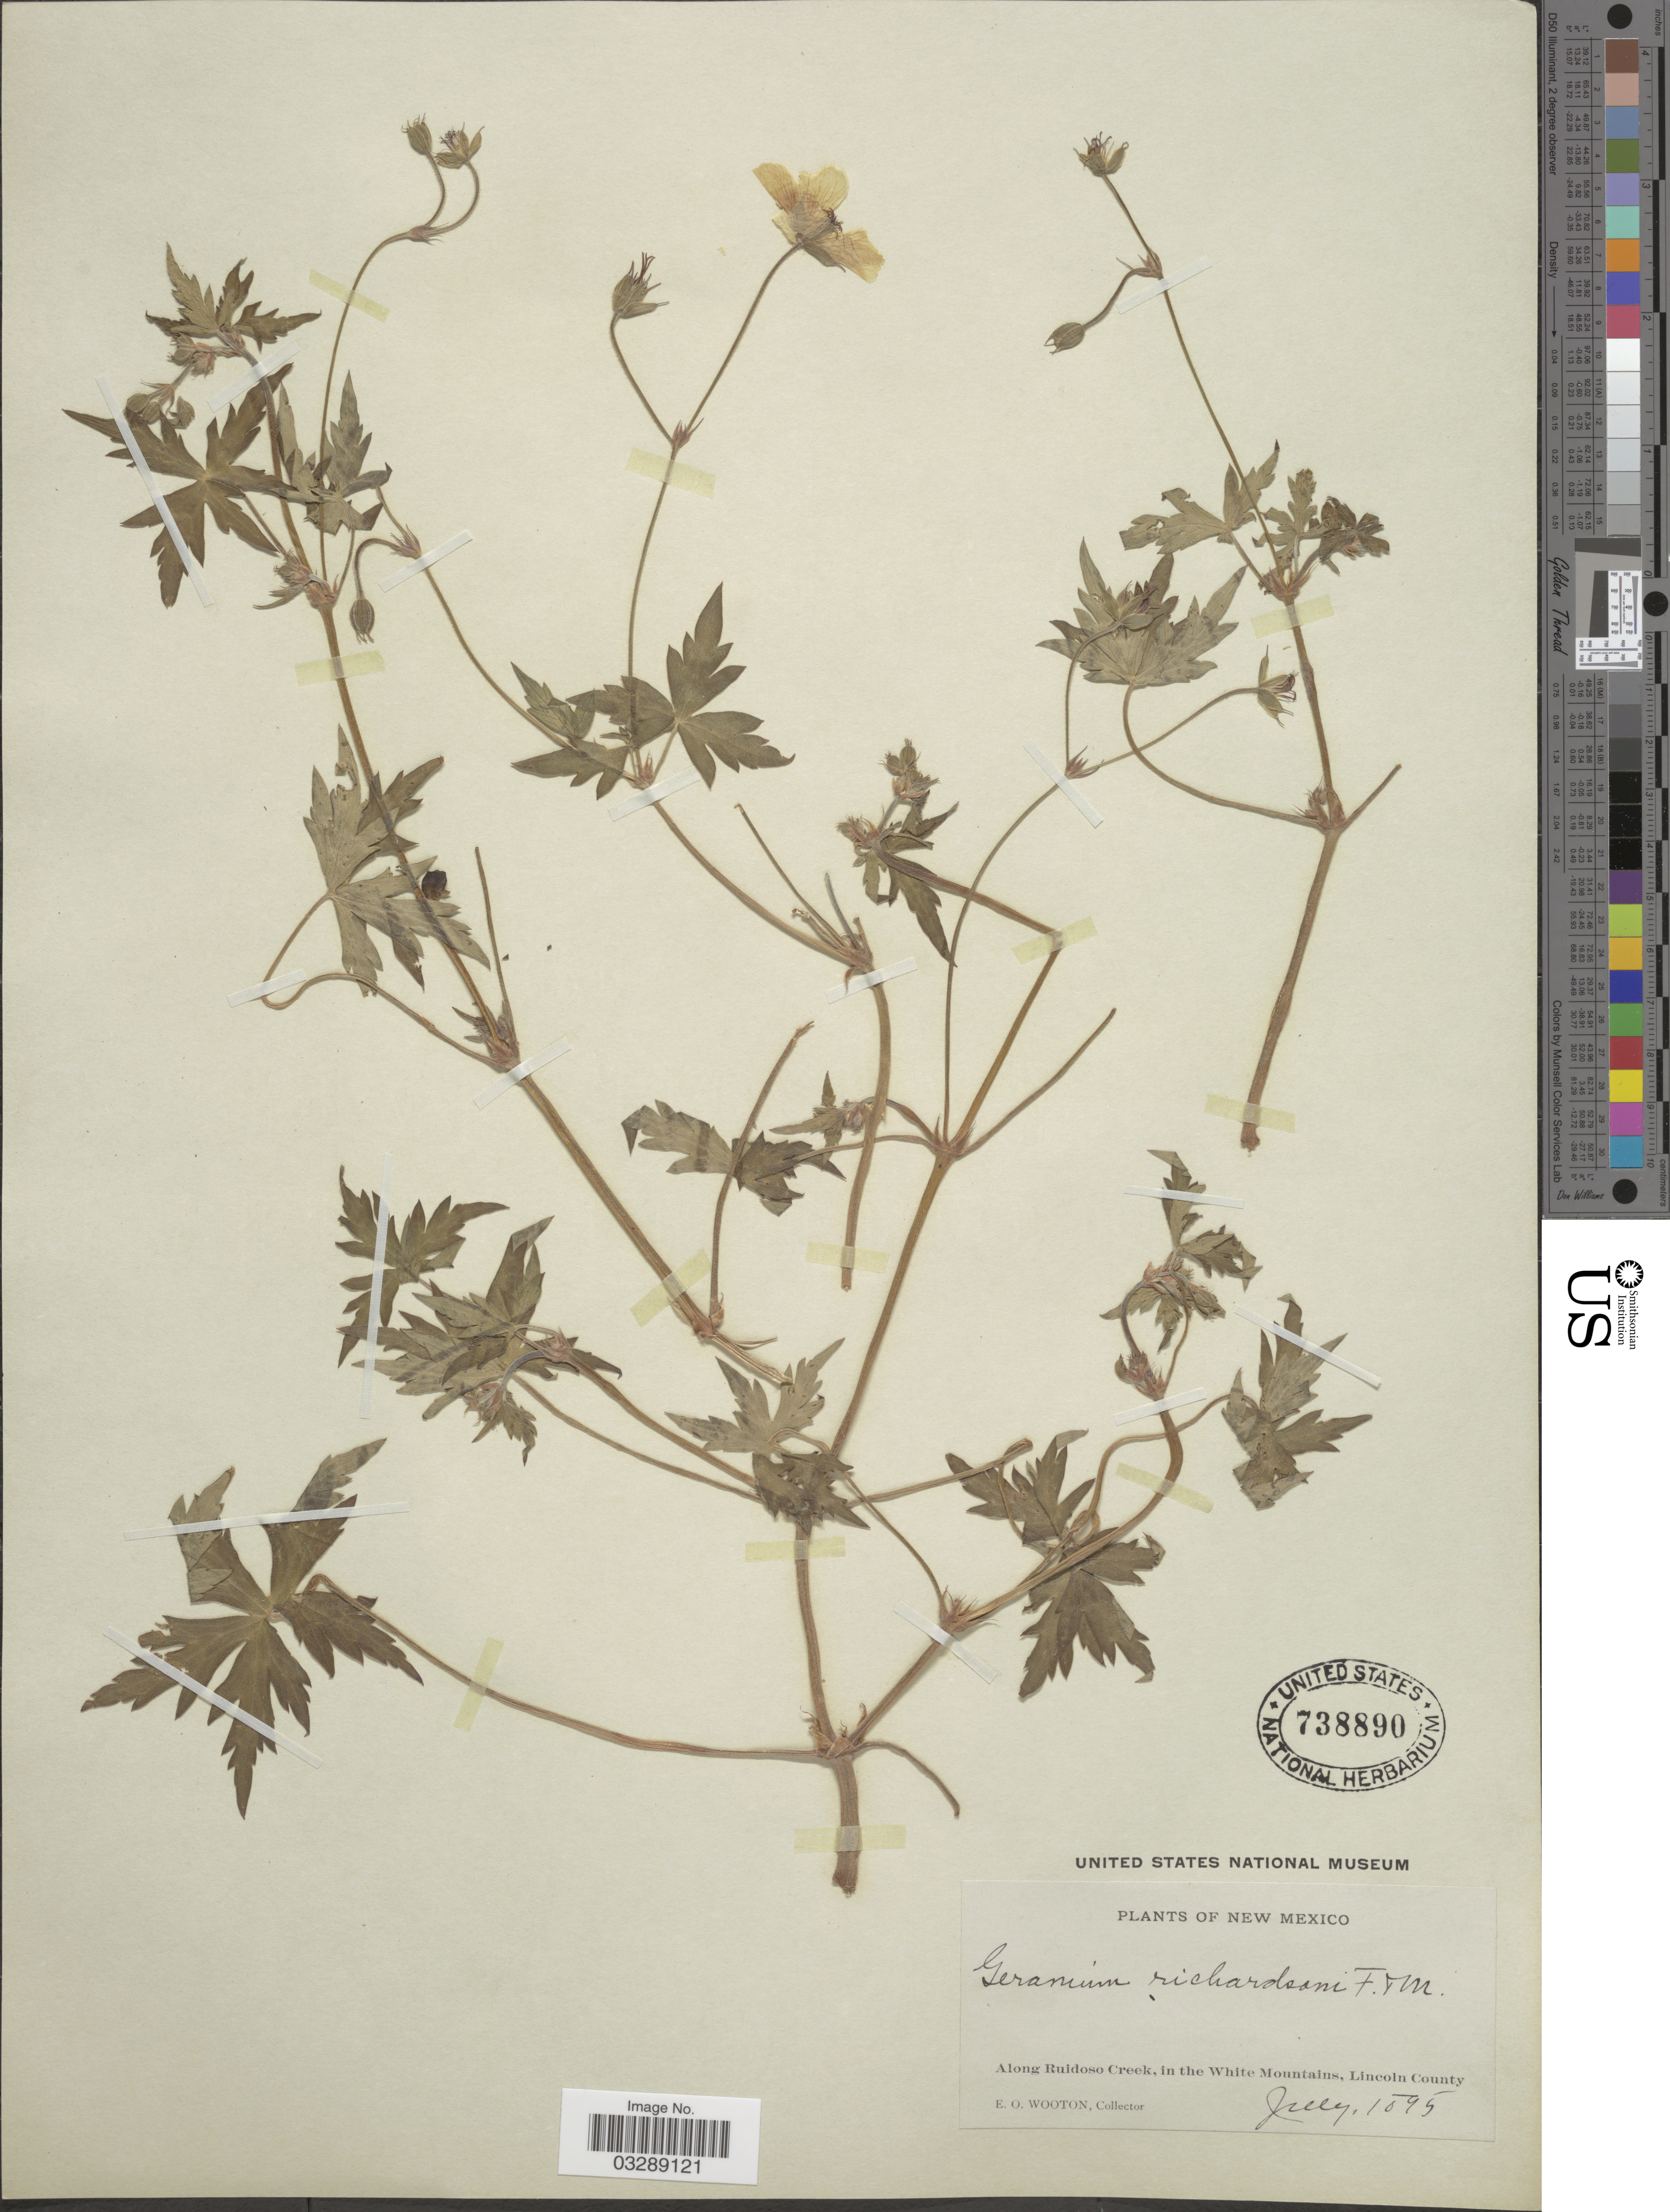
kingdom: Plantae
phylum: Tracheophyta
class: Magnoliopsida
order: Geraniales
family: Geraniaceae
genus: Geranium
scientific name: Geranium richardsonii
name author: Fisch. & Trautv.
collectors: E. O. Wooton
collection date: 1895-07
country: United States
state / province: New Mexico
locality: Along Ruidoso Creek, in the White Mountains, Lincoln County.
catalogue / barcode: US 738890